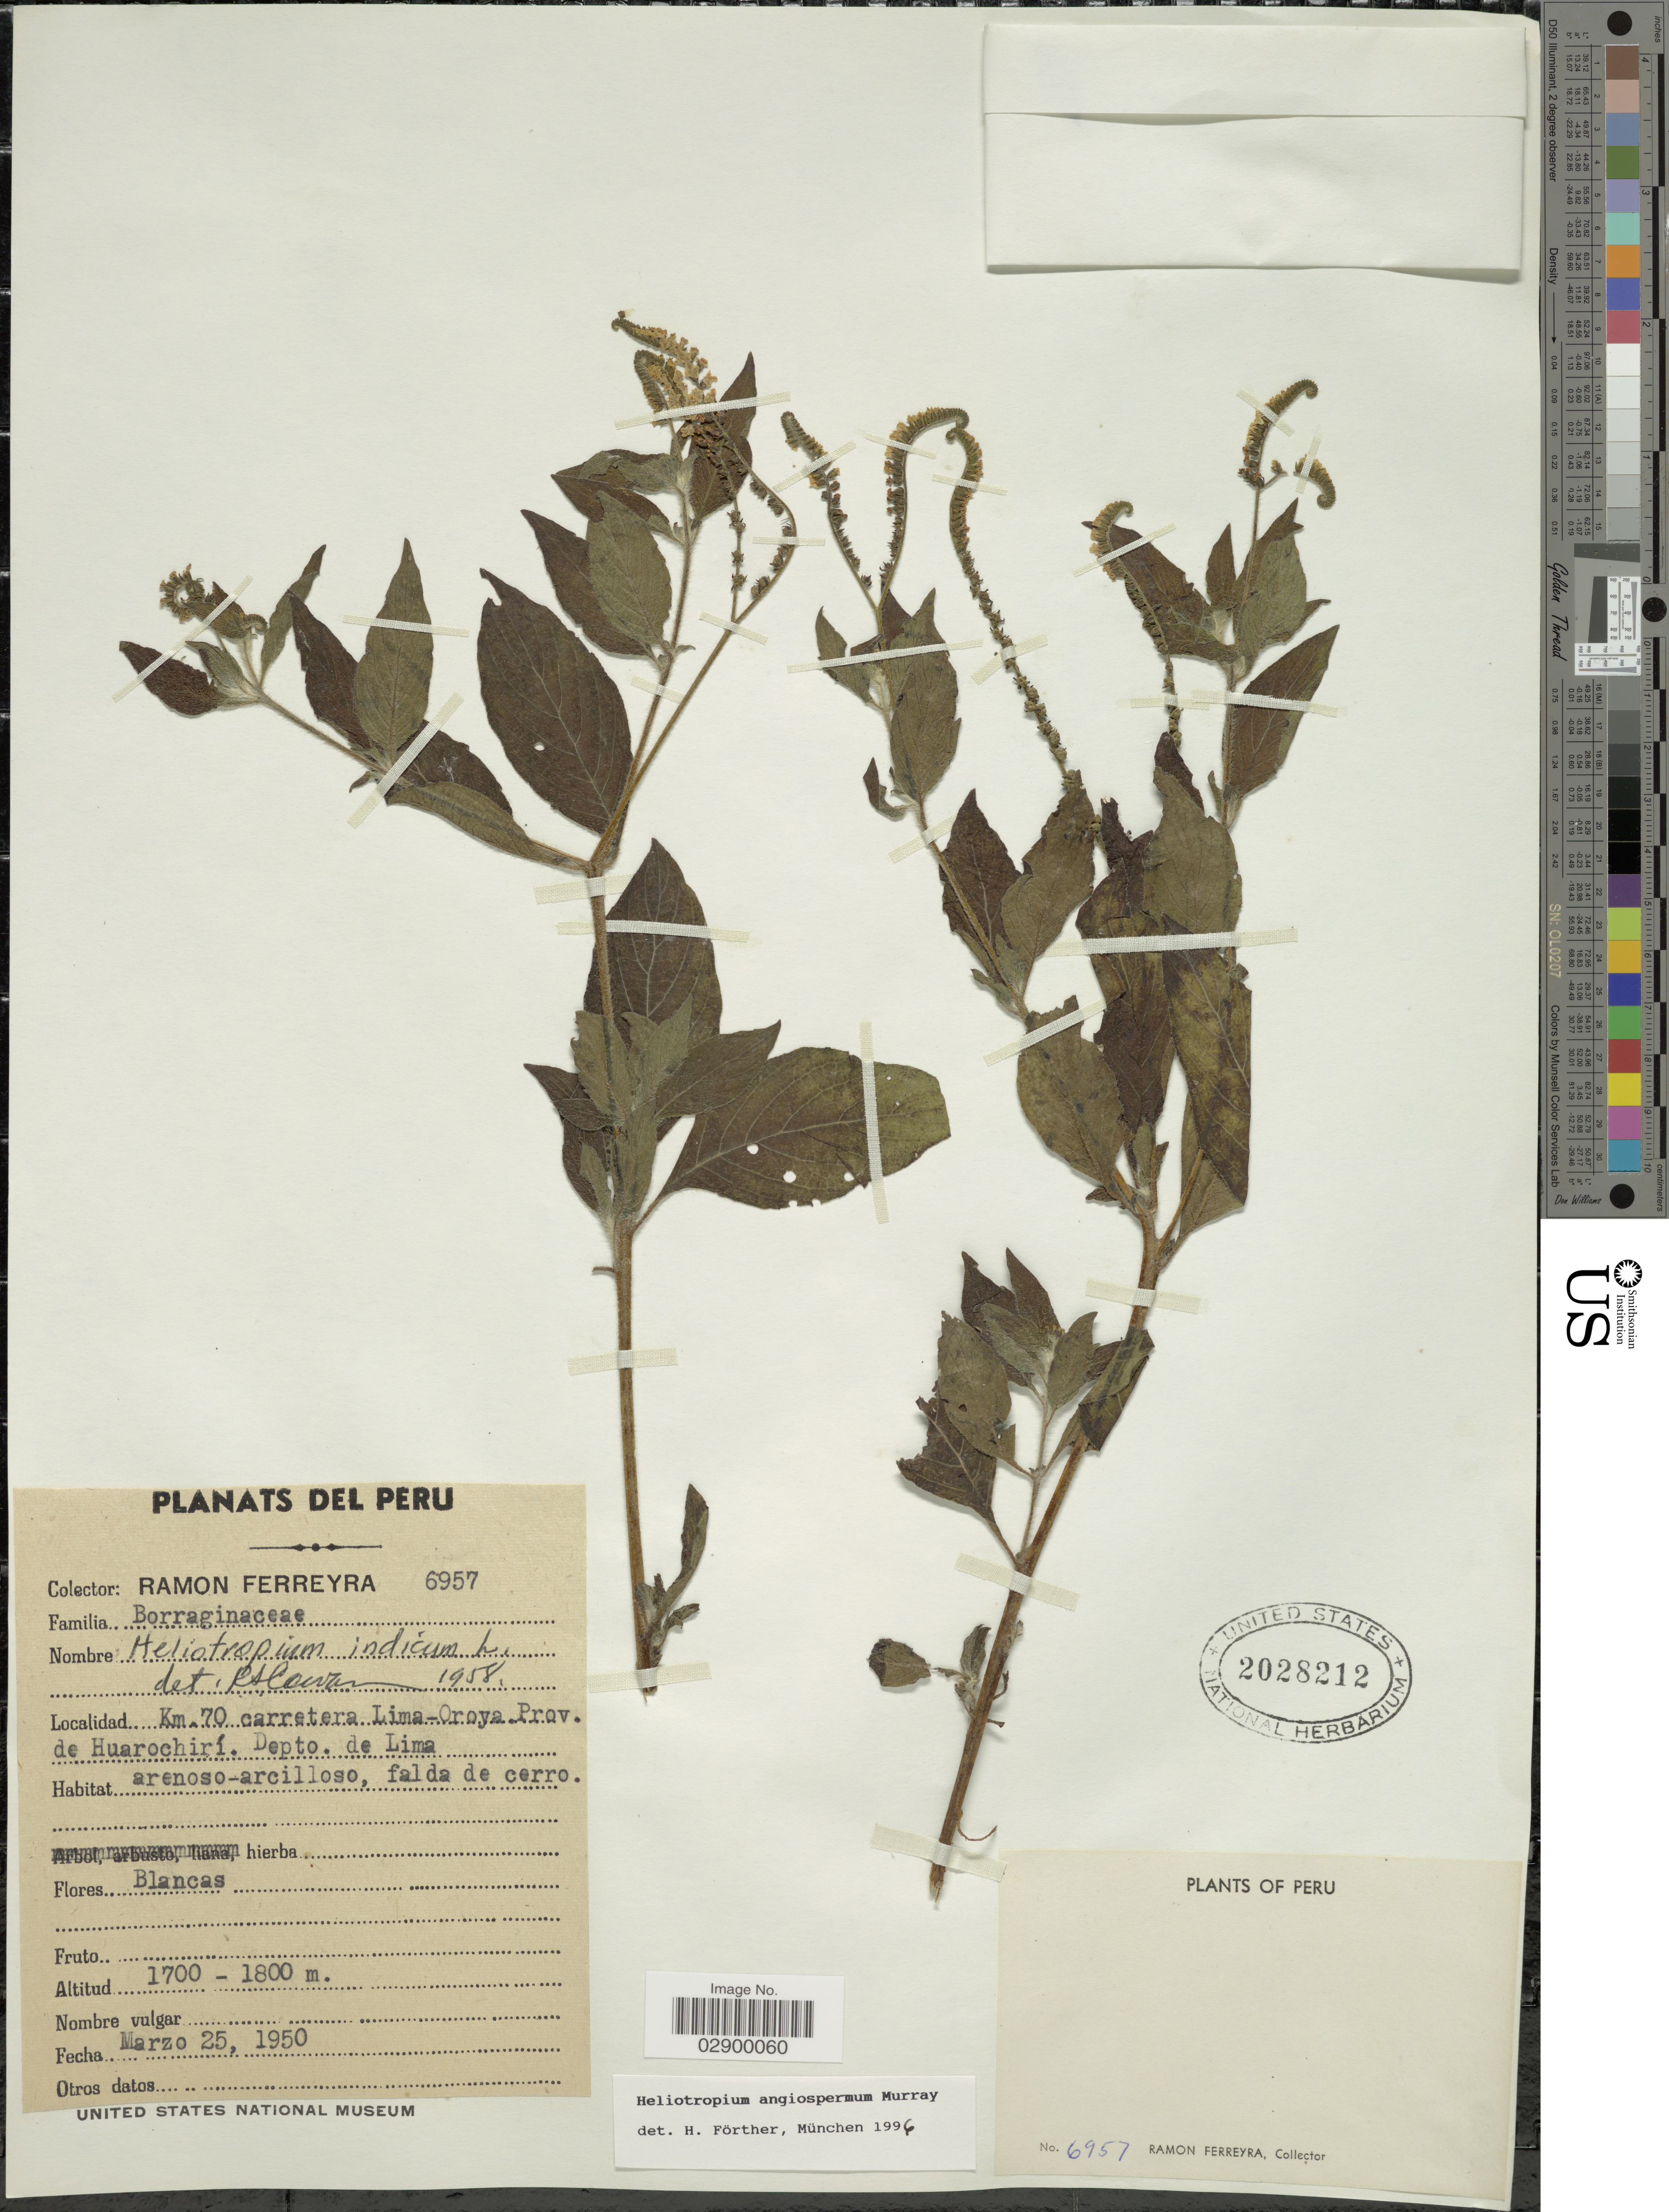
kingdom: Plantae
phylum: Tracheophyta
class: Magnoliopsida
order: Boraginales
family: Heliotropiaceae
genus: Heliotropium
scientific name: Heliotropium angiospermum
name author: Murray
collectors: R. A. Ferreyra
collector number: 6957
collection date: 1950-03-25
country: Peru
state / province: Lima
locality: Km. 70 carretera Lima-Oroyo. Prov. de Huarochirí, Depto. de Lima.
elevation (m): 1700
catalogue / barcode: US 2028212